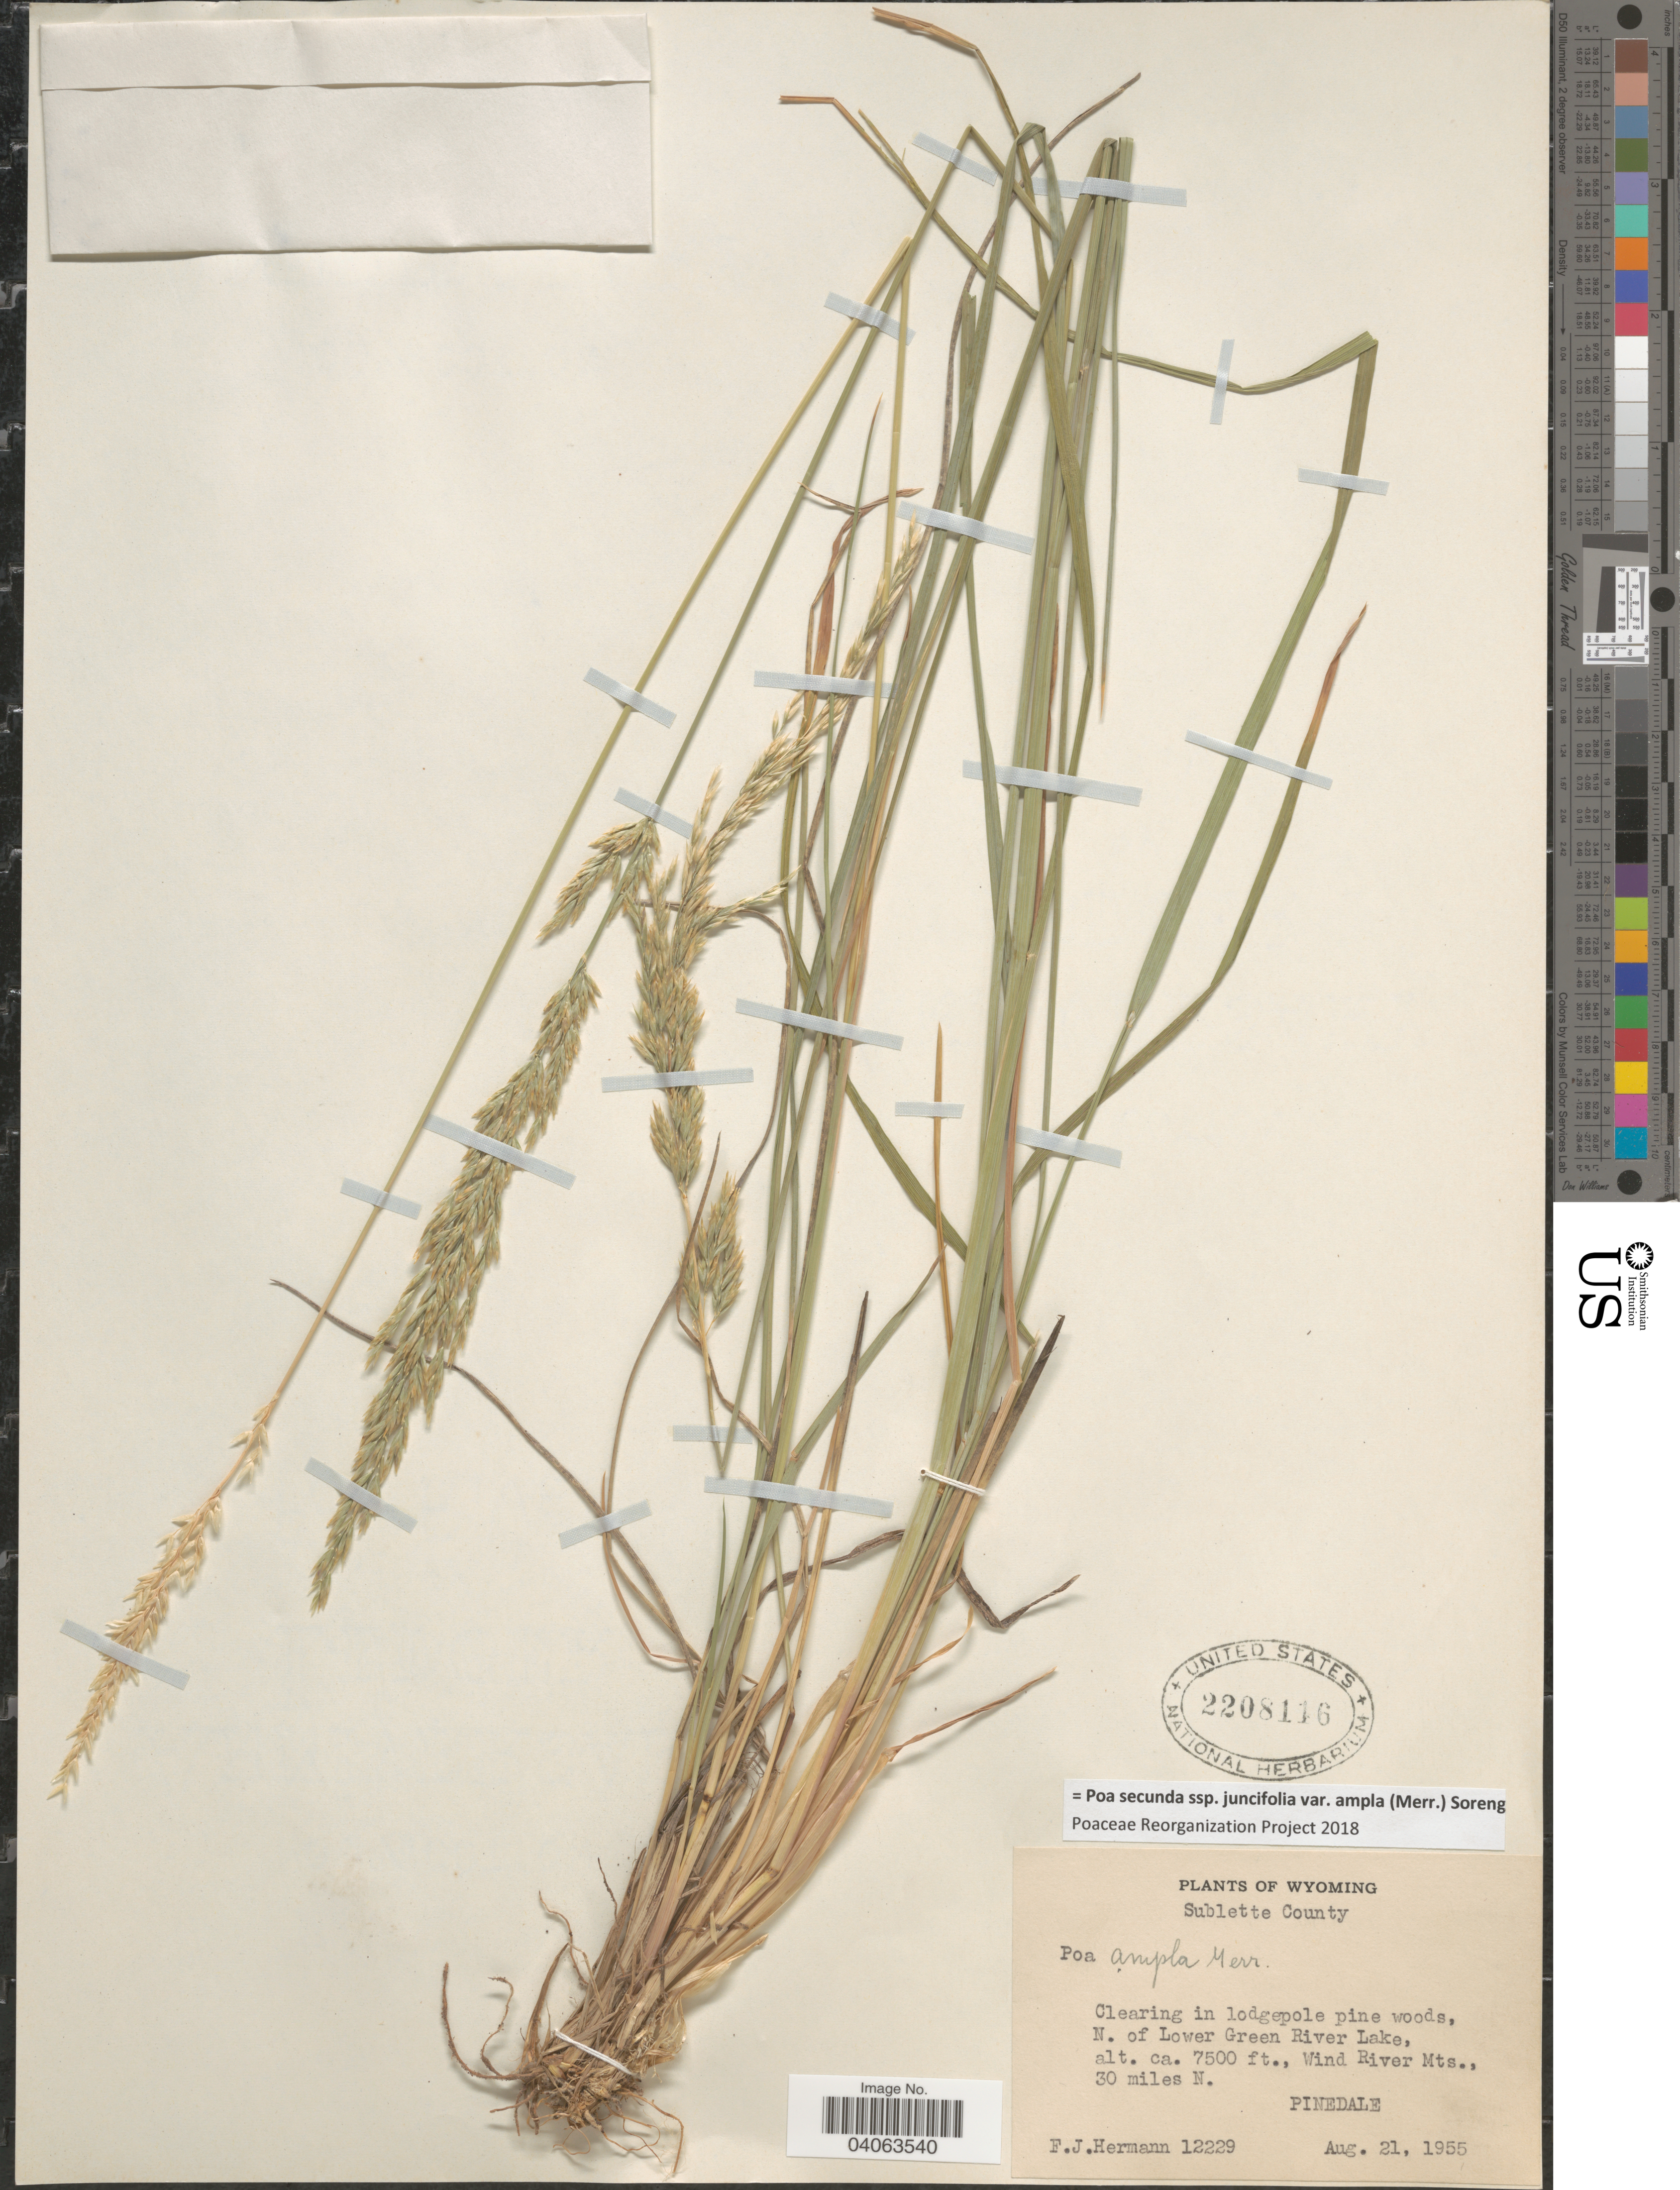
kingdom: Plantae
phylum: Tracheophyta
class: Liliopsida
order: Poales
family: Poaceae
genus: Poa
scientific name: Poa secunda subsp. juncifolia var. ampla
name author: (Merr.) Soreng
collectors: F. J. Hermann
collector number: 12229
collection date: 1955-08-21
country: United States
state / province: Wyoming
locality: Sublette County. Clearing in lodgepole pine woods, N. of Lower Green River Lake, Wind River Mts., 30 miles N. Pinedale.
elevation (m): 2286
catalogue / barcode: US 2208116